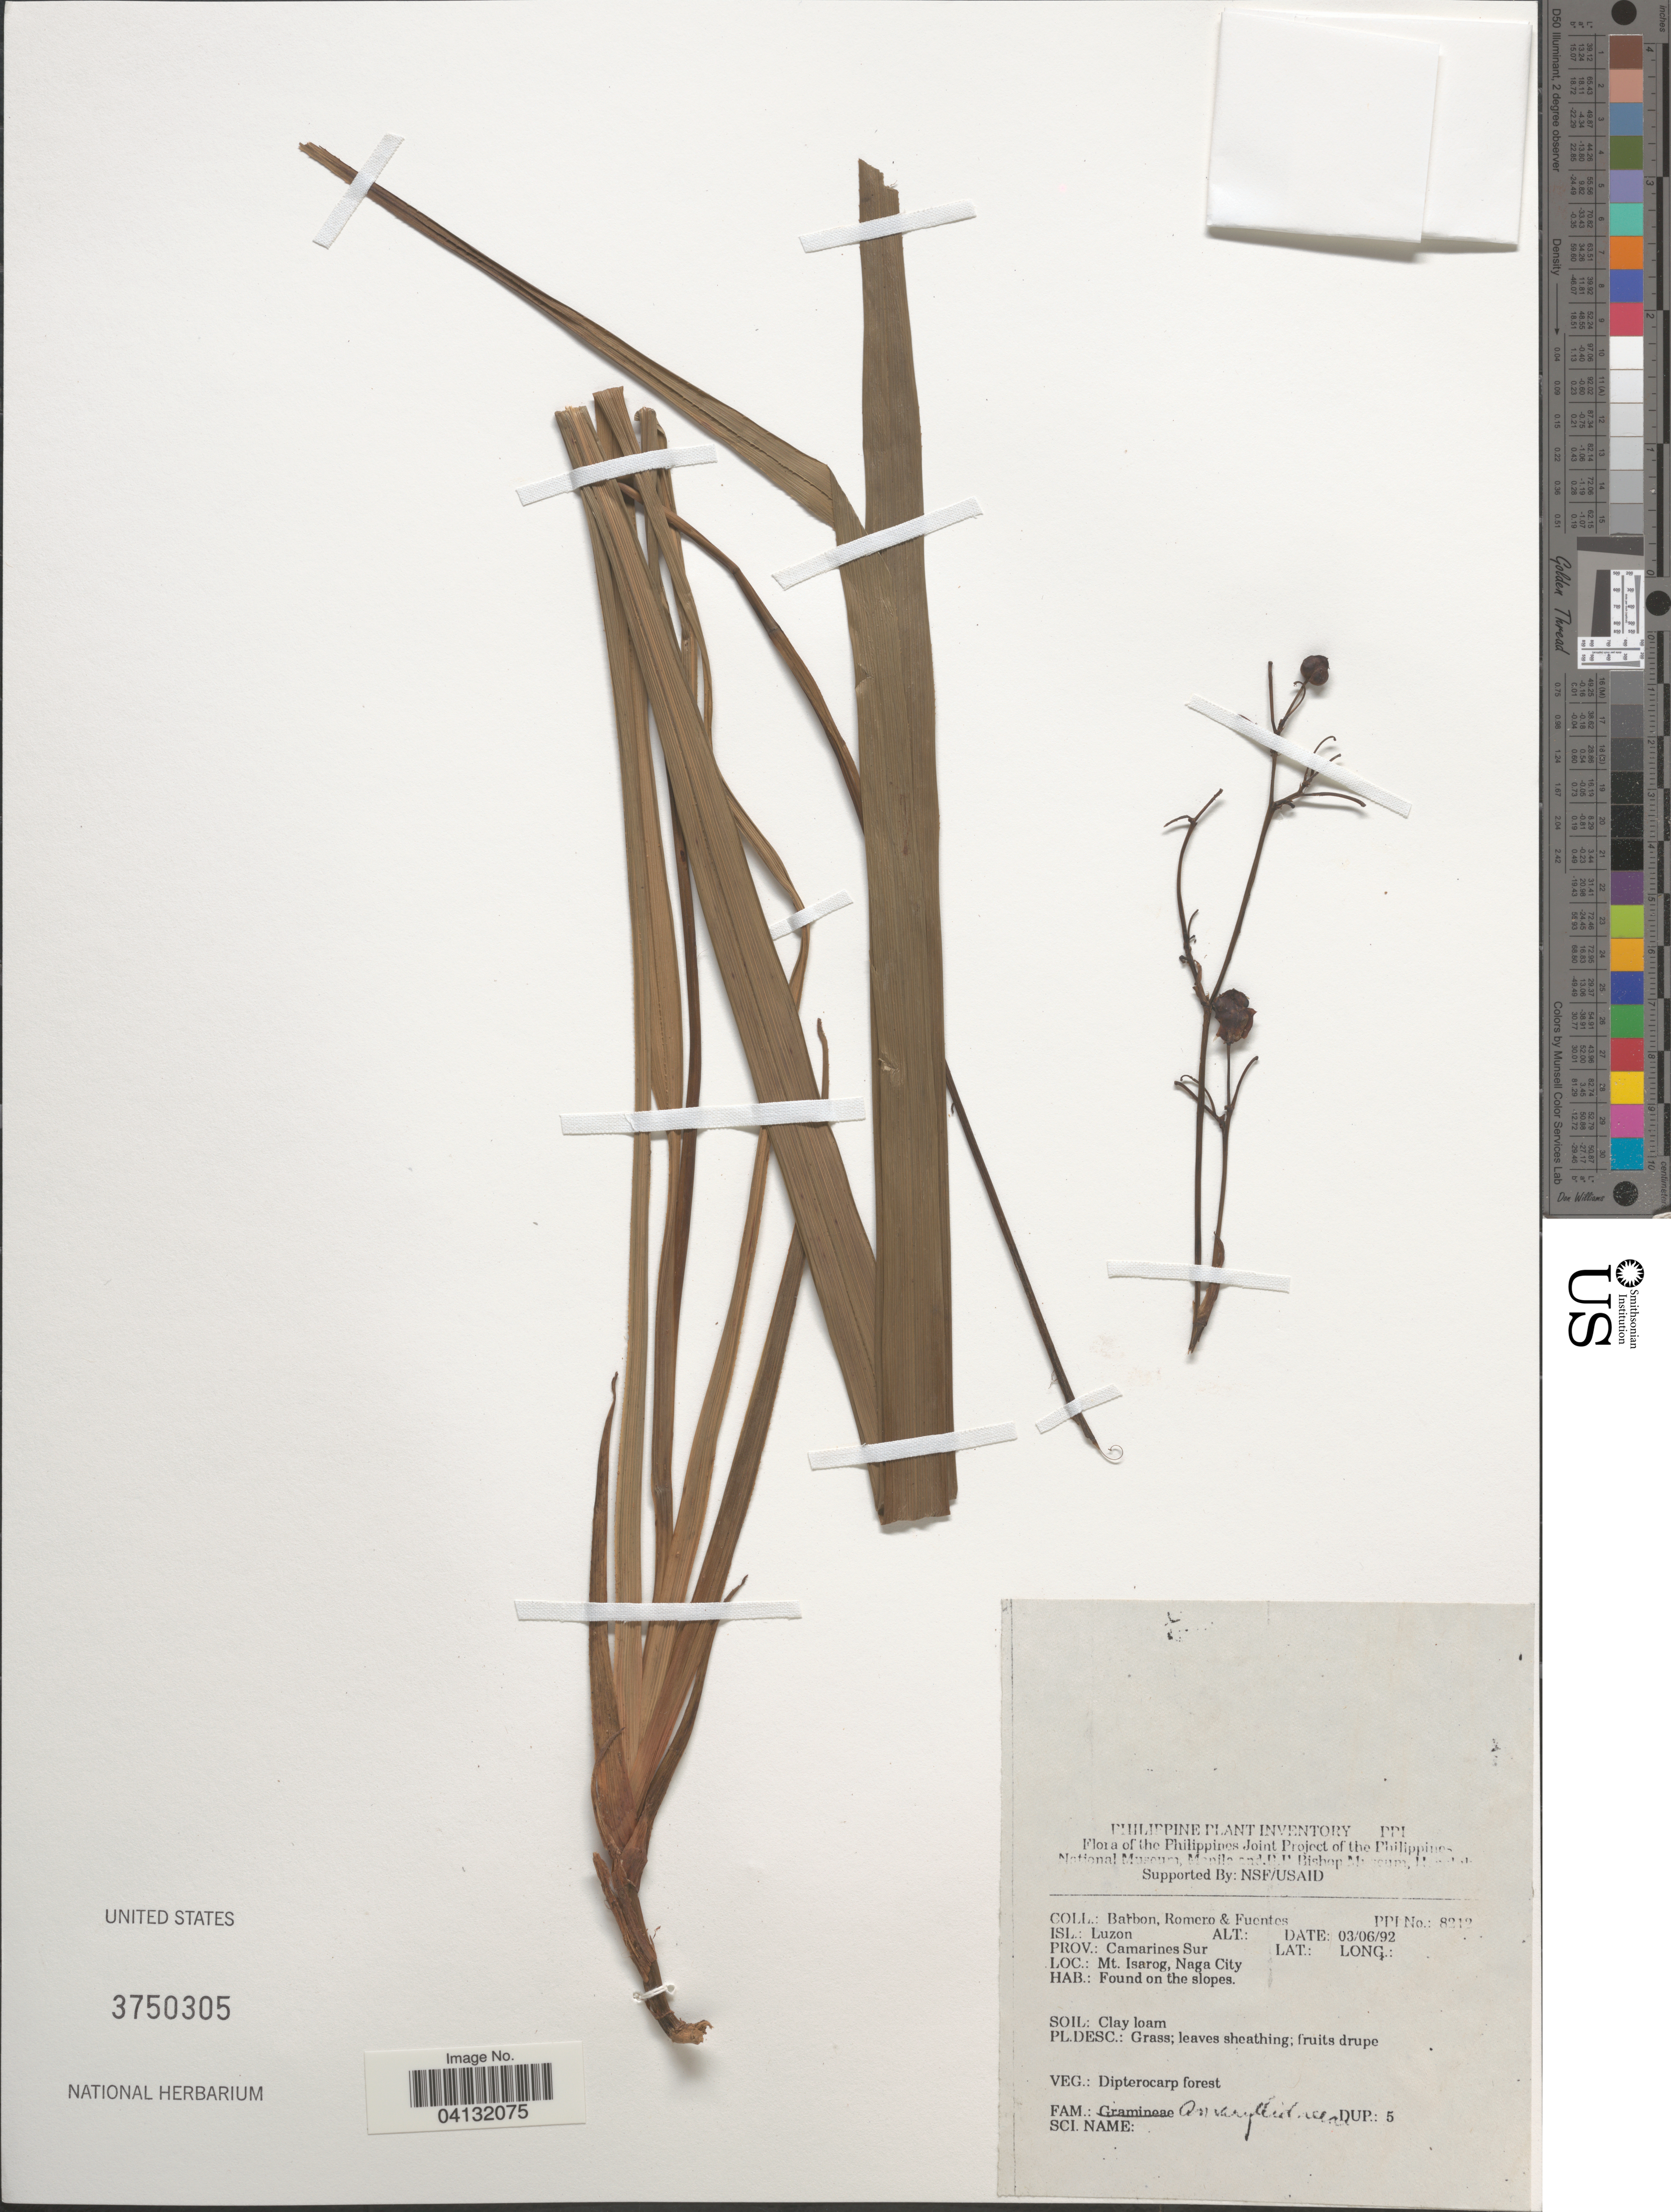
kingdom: Plantae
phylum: Tracheophyta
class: Liliopsida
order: Asparagales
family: Amaryllidaceae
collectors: Barbon, -. Romero & -. Fuentes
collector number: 8212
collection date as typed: Transcribed d/m/y: 3/6/92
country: Philippines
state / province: Bicol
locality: Isl.: Luzon. Prov.: Camarines Sur. Mt. Isarog, Naga City.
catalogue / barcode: US 3750305